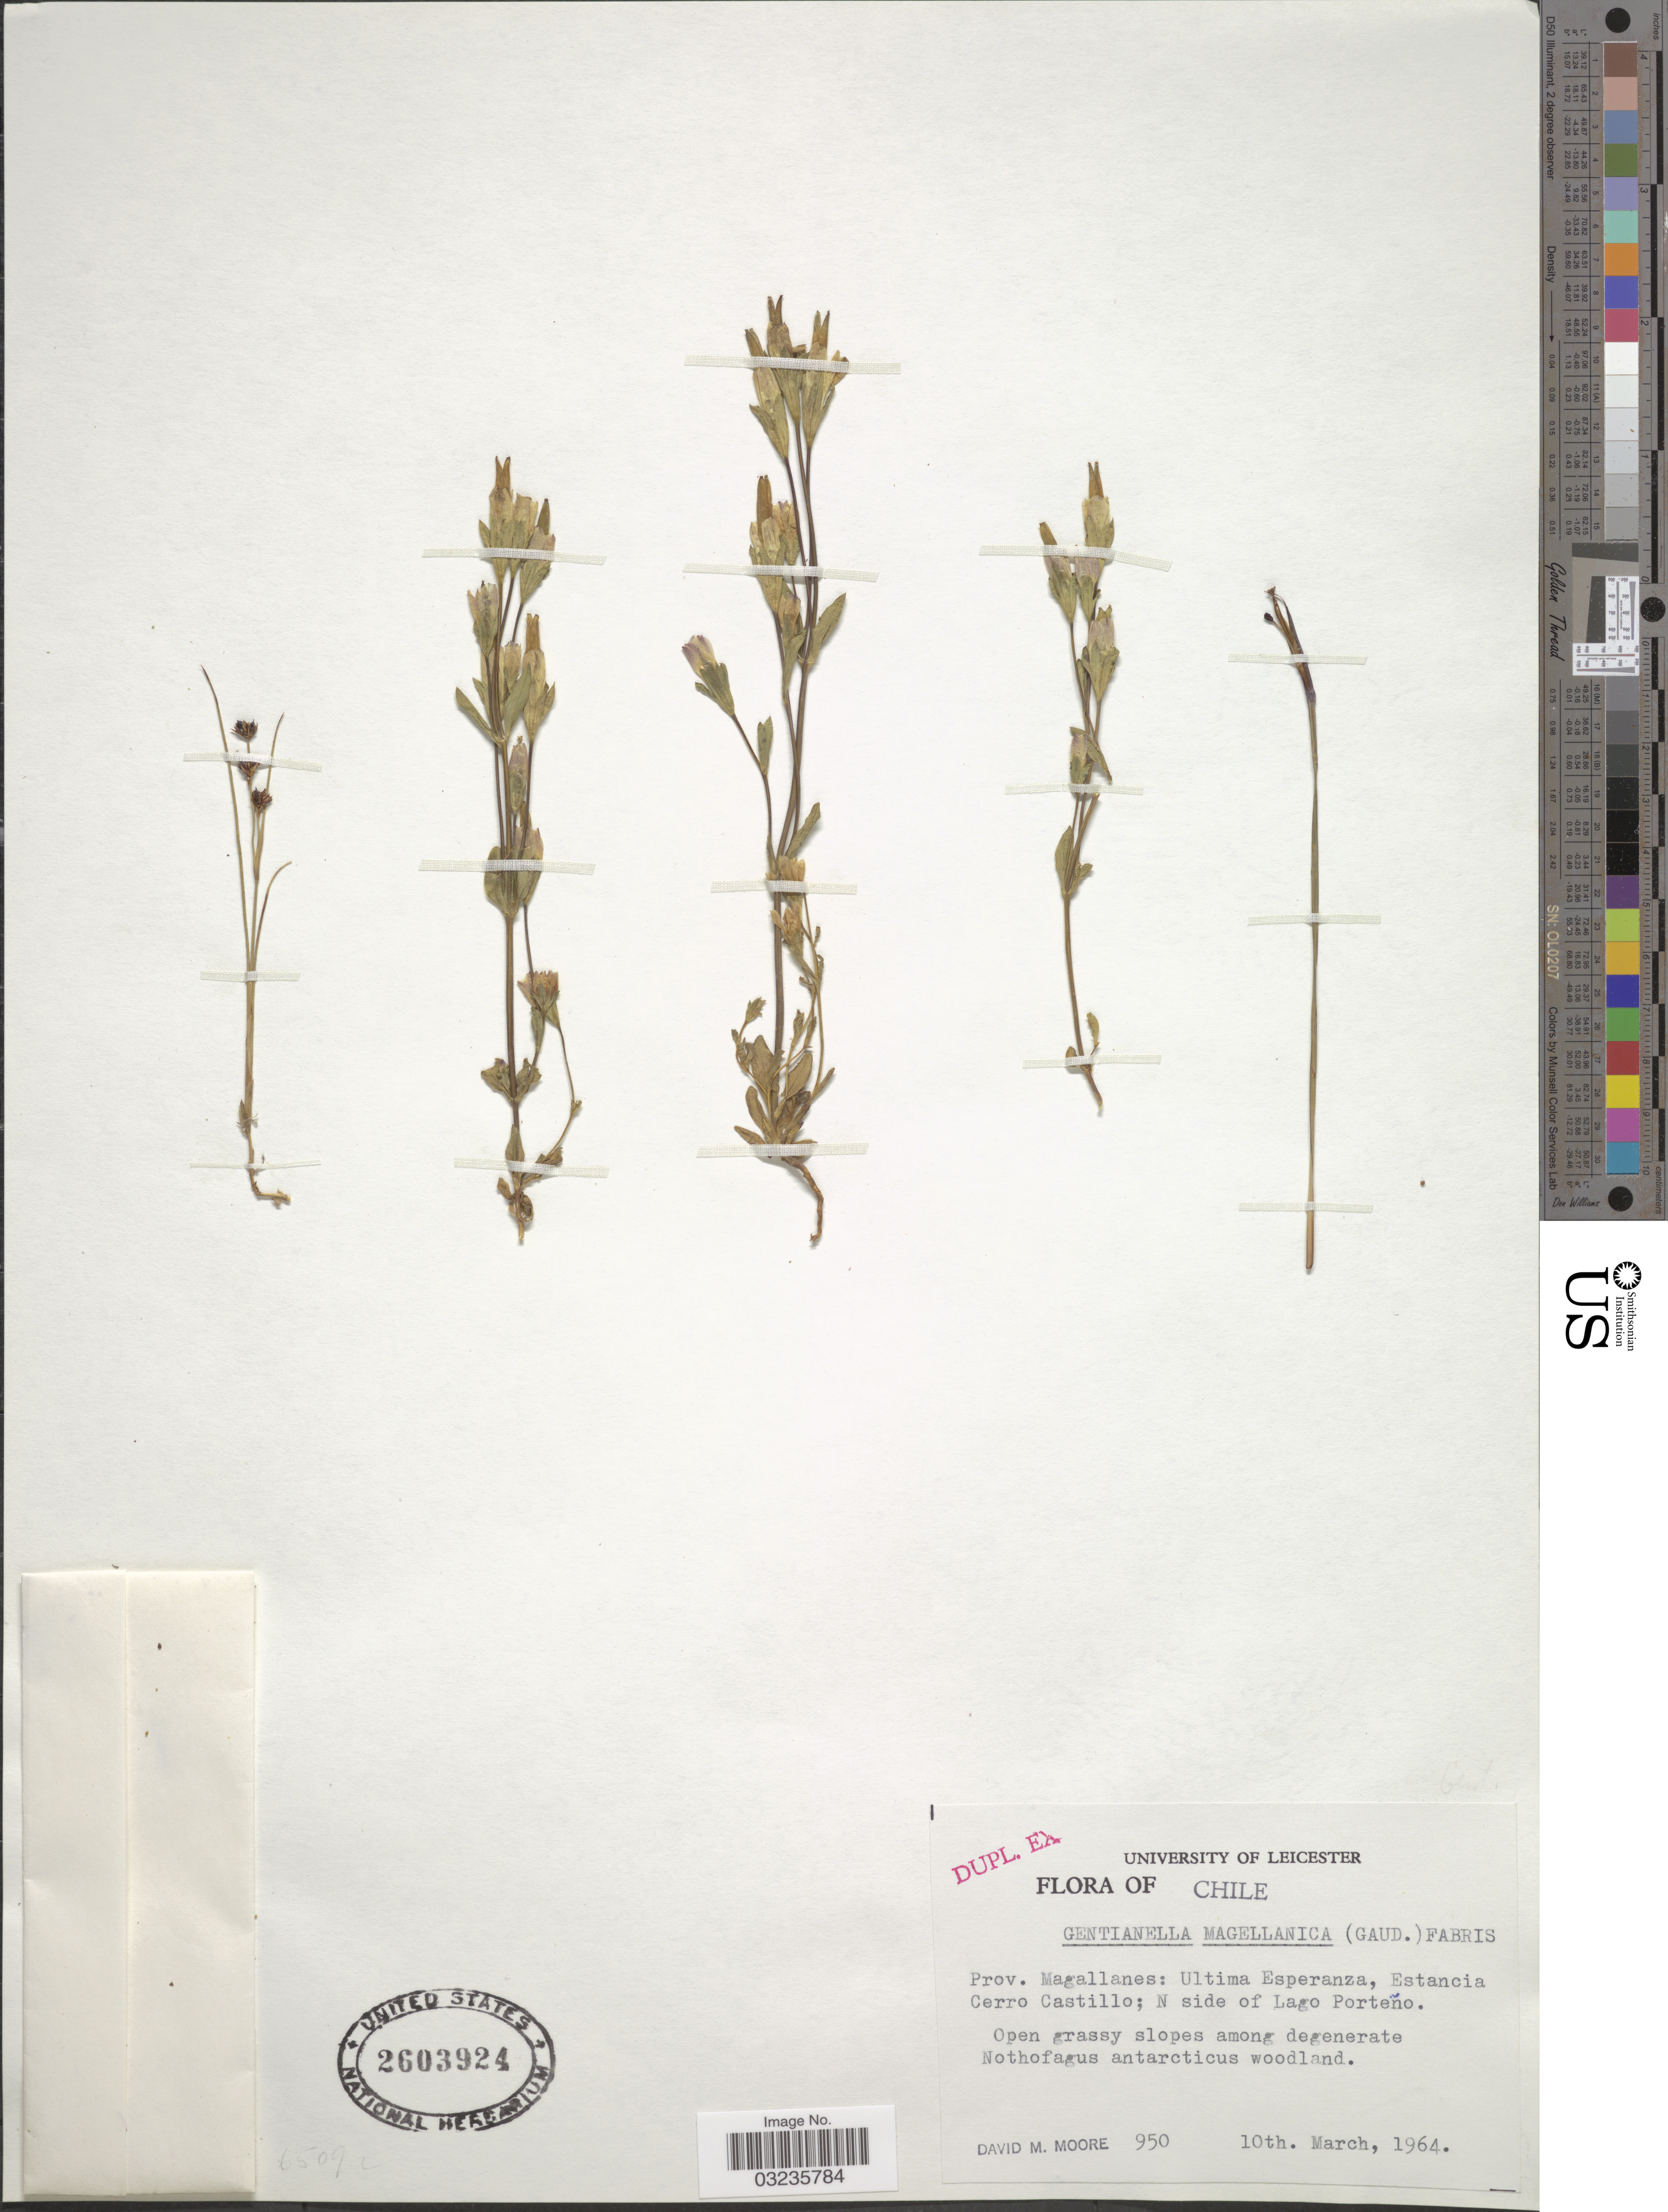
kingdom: Plantae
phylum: Tracheophyta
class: Magnoliopsida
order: Gentianales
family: Gentianaceae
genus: Gentiana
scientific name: Gentiana magellanica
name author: Gaudich.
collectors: D. Moore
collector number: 950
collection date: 1964-03-10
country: Chile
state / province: Magallanes y de la Antártica Chilena (XII)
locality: Prov. Magallanes: Ultima Esperanza, Estancia Cerro Castillo; N side of Lago Porteño.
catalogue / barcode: US 2603924